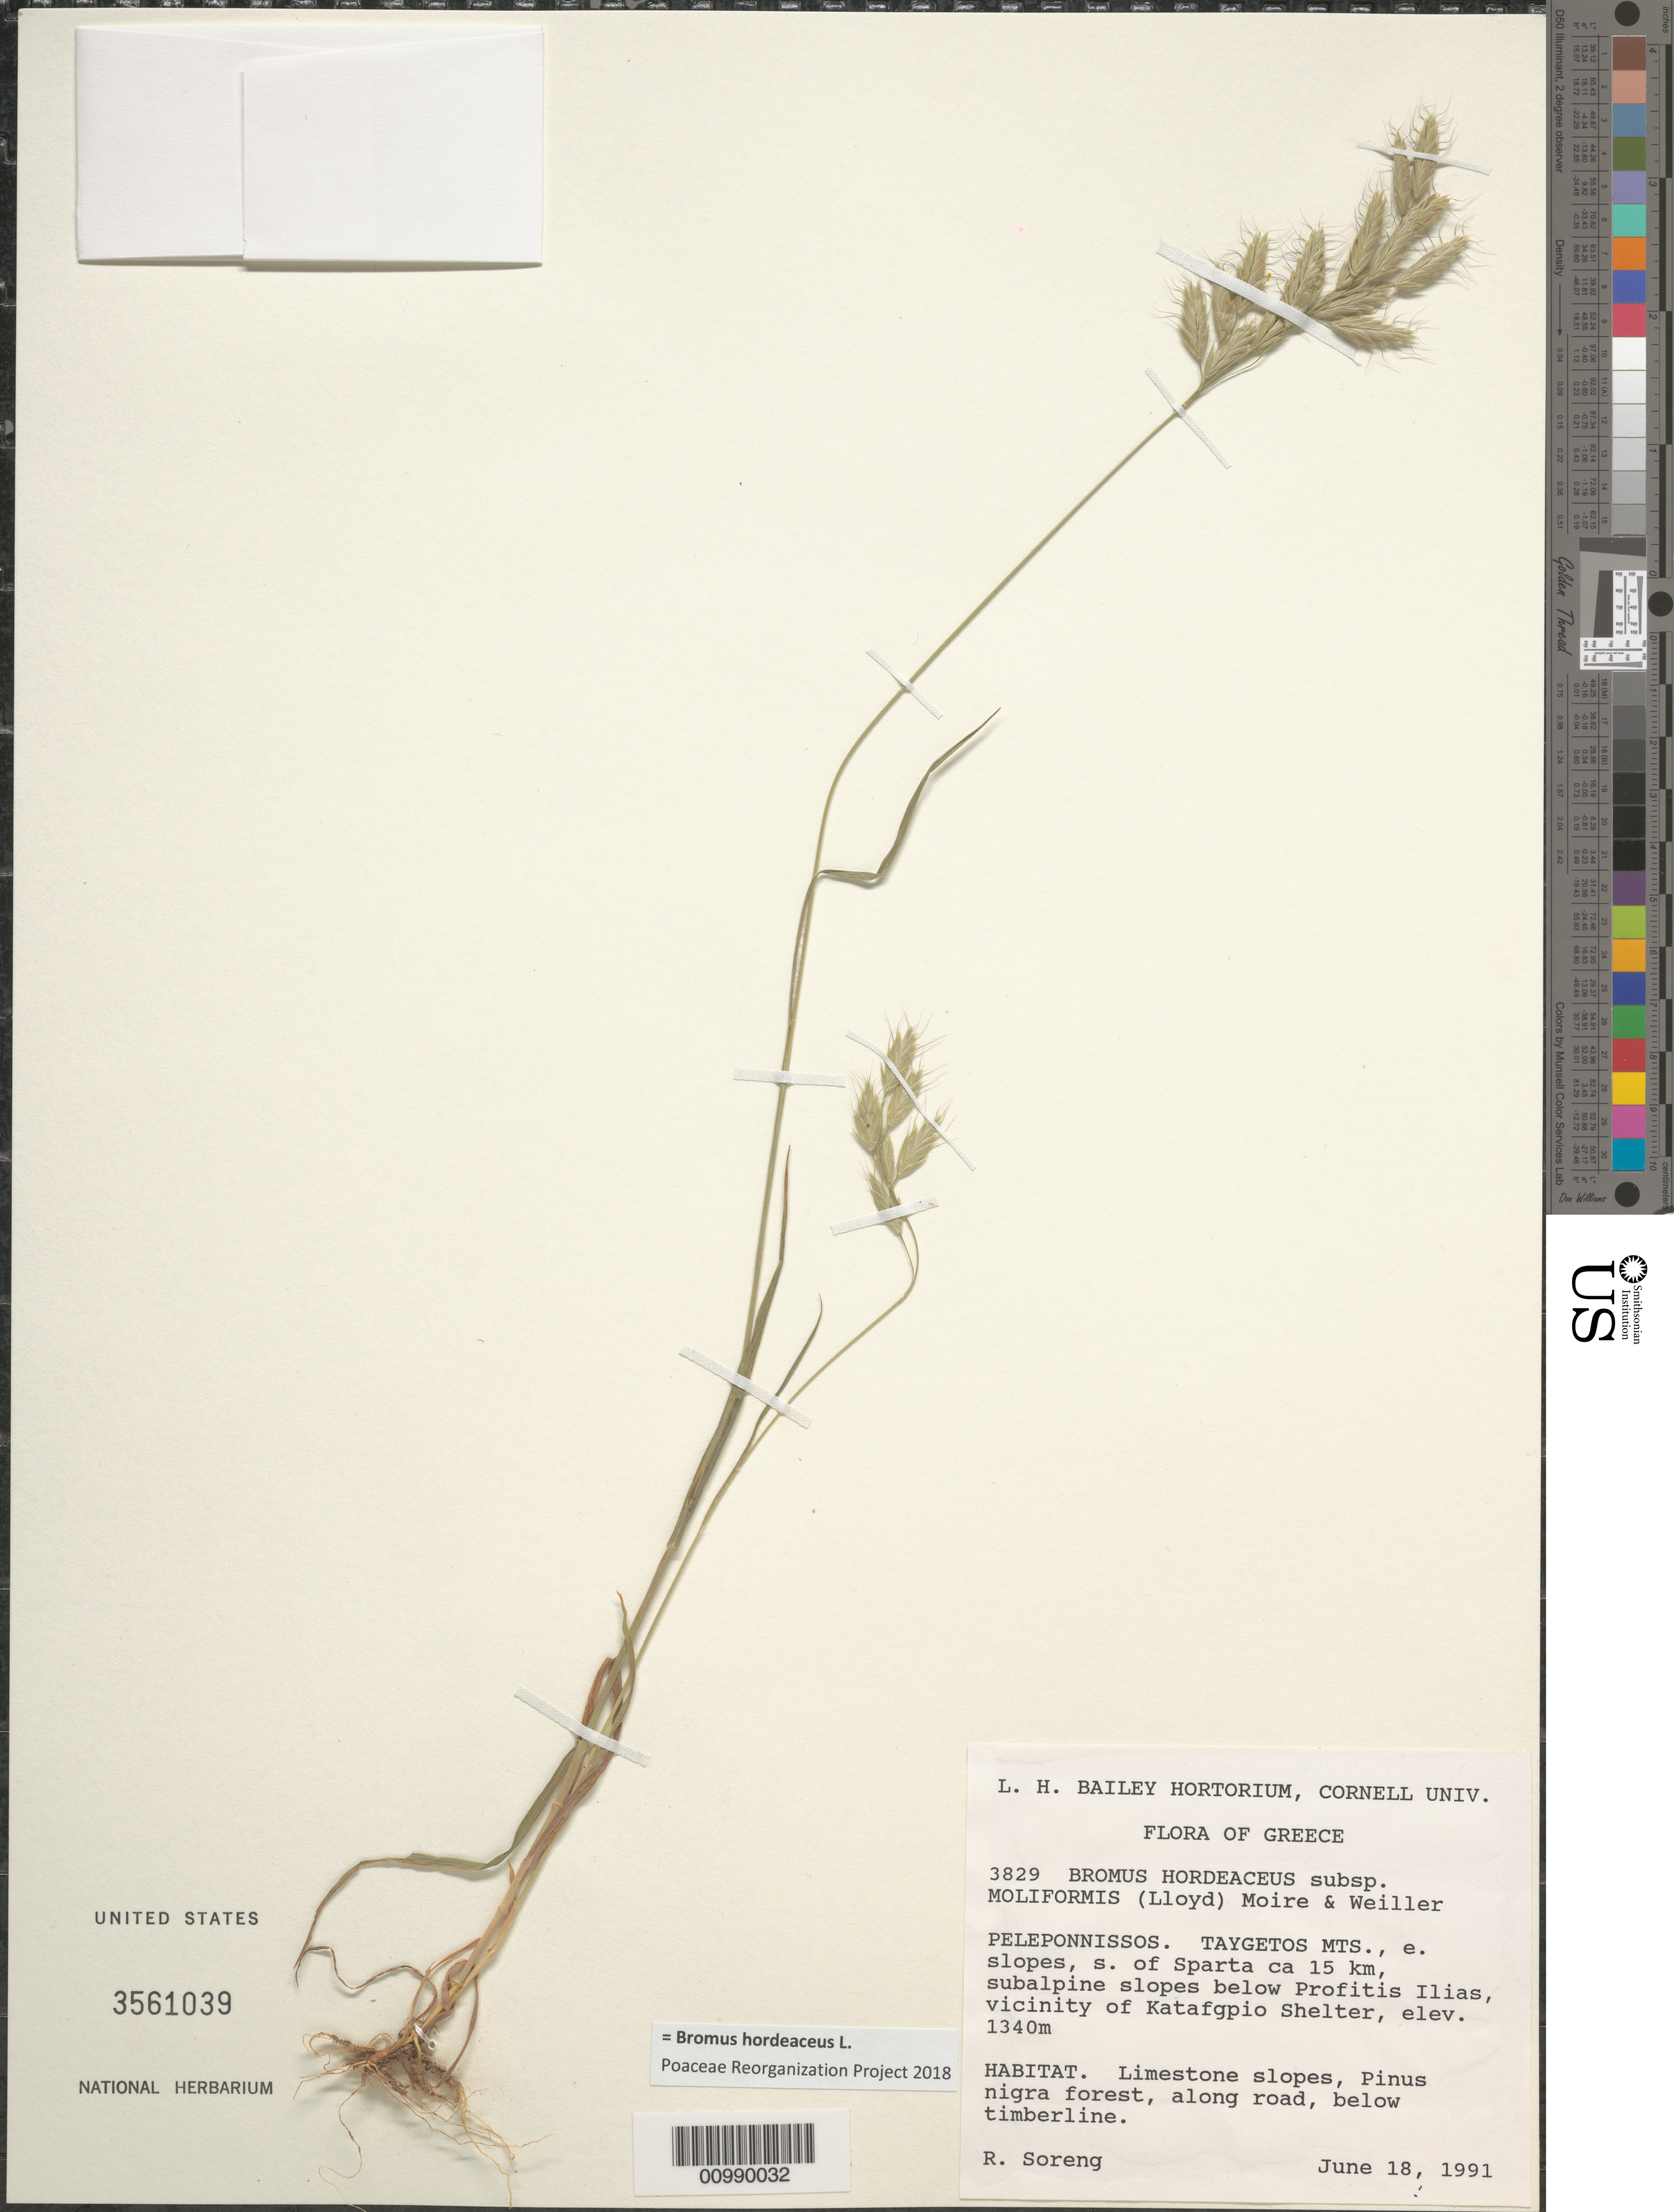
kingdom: Plantae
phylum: Tracheophyta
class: Magnoliopsida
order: Myrtales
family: Melastomataceae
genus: Tibouchina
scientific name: Tibouchina sebastianopolitana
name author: Cogn.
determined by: Poaceae Reorganization Project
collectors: R. J. Soreng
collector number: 3829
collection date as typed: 18 Jun 1991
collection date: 1991-06-18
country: Greece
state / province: Peloponnese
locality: TAYGETOS MTS., E slopes, S of Sparta ca 15 km, subalpine slopes below Profitis Ilias, vicinity of Katafgpio Shelter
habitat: Limestone slopes, Pinus nigra forest, along road, below timberline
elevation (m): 1340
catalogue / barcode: US 3561039